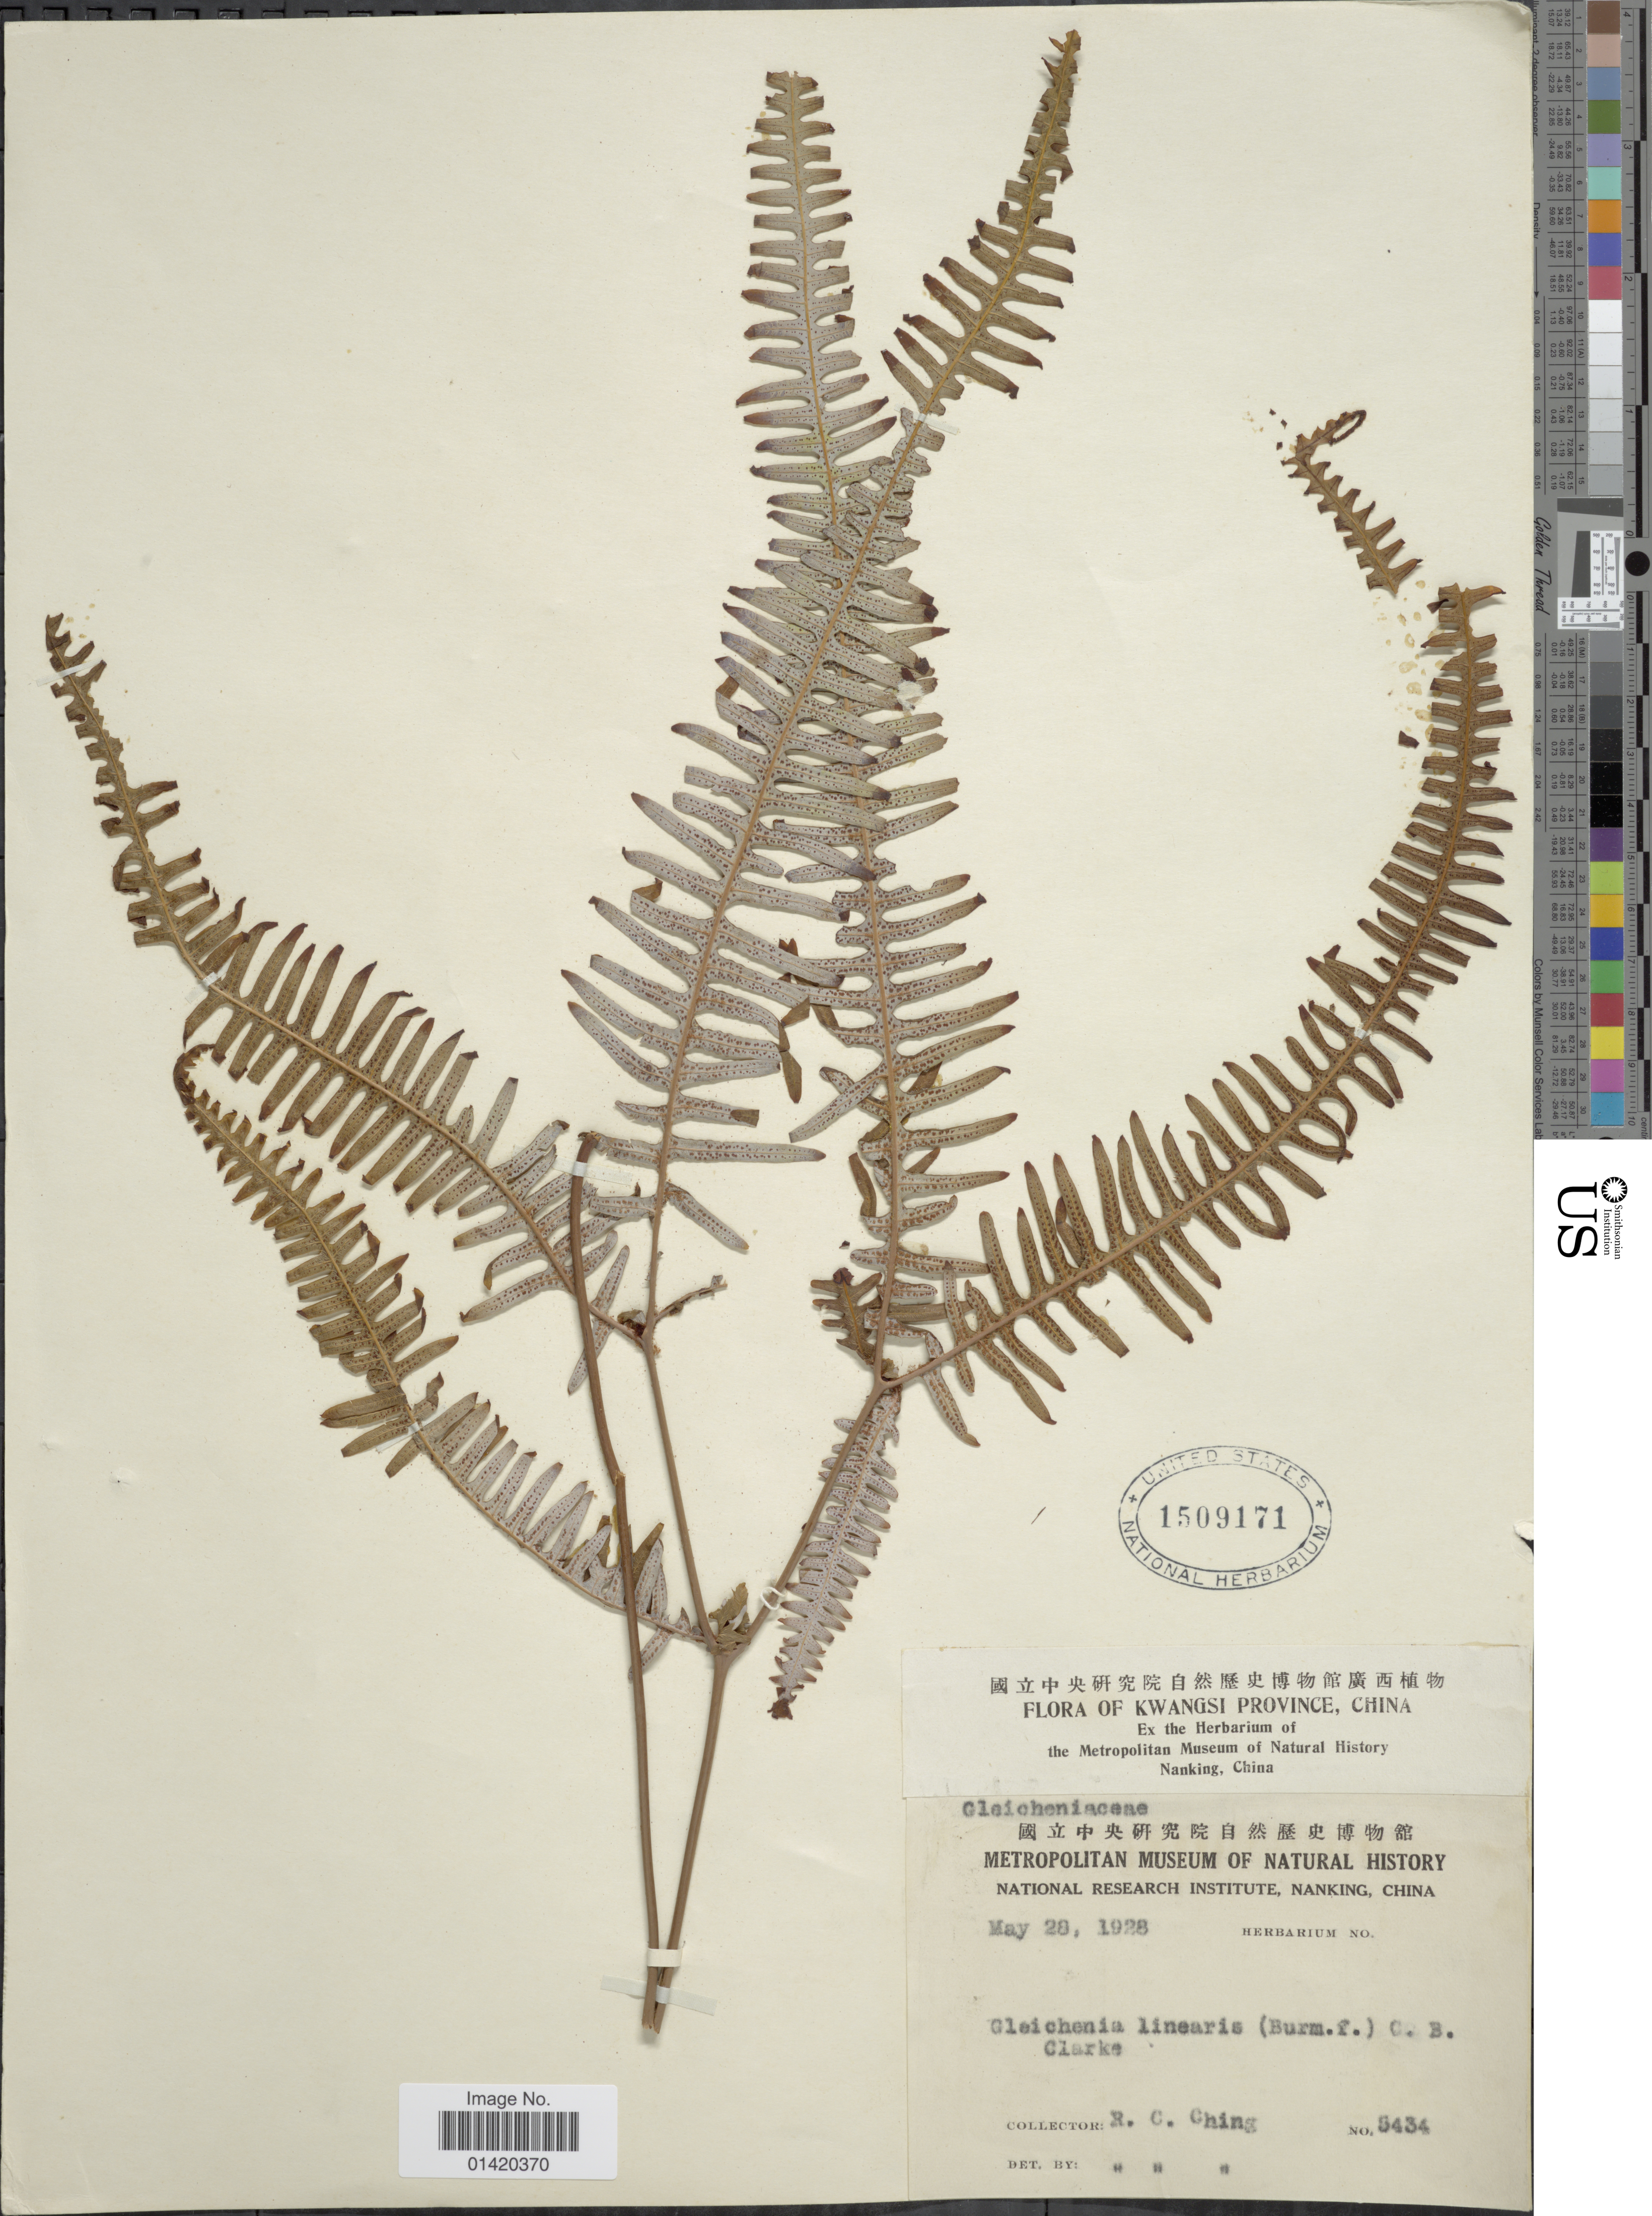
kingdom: Plantae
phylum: Tracheophyta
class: Polypodiopsida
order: Gleicheniales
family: Gleicheniaceae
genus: Dicranopteris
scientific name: Dicranopteris linearis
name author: (Burm. f.) Underw.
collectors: R. C. Ching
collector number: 5434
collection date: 1928-05-28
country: China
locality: Kwangsi Province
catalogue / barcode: US 1509171